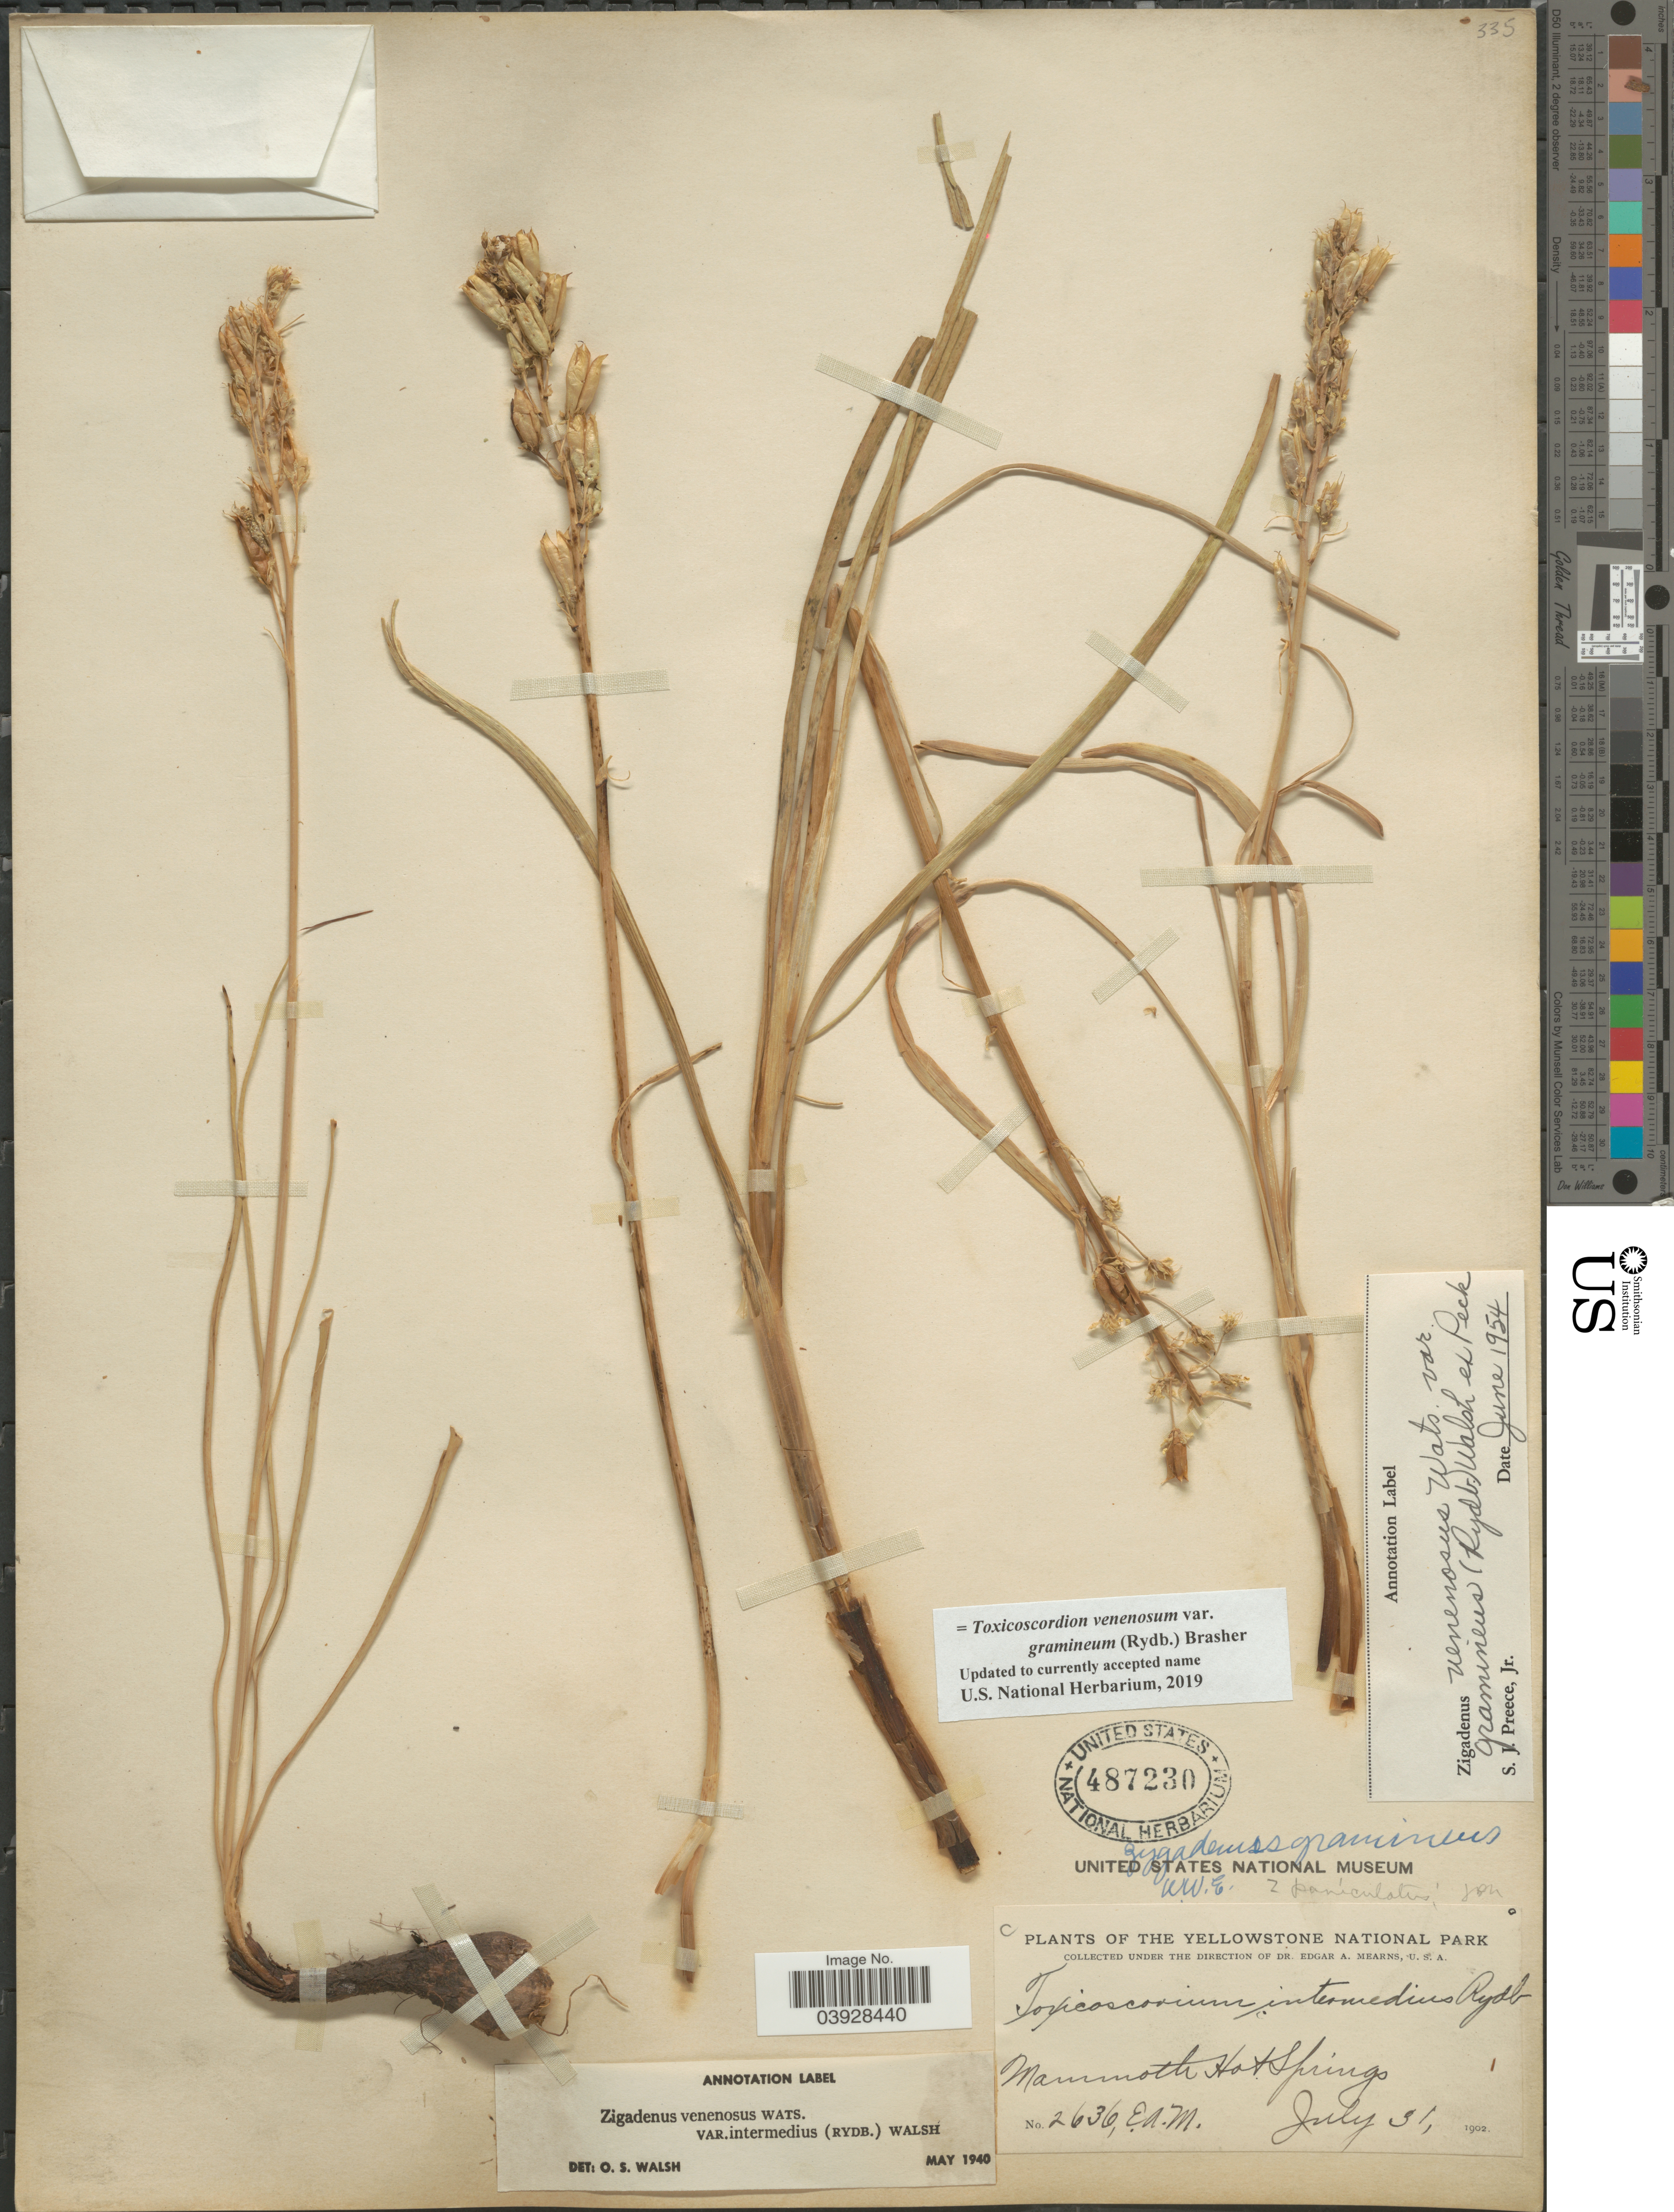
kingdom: Plantae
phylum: Tracheophyta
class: Liliopsida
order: Liliales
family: Melanthiaceae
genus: Toxicoscordion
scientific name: Toxicoscordion venenosum var. gramineum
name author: (Rydb.) Brasher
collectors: E. A. Mearns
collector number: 2636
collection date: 1902-07-31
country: United States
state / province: Wyoming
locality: The Yellowstone National Park. Mammoth Hot Springs.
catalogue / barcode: US 487230